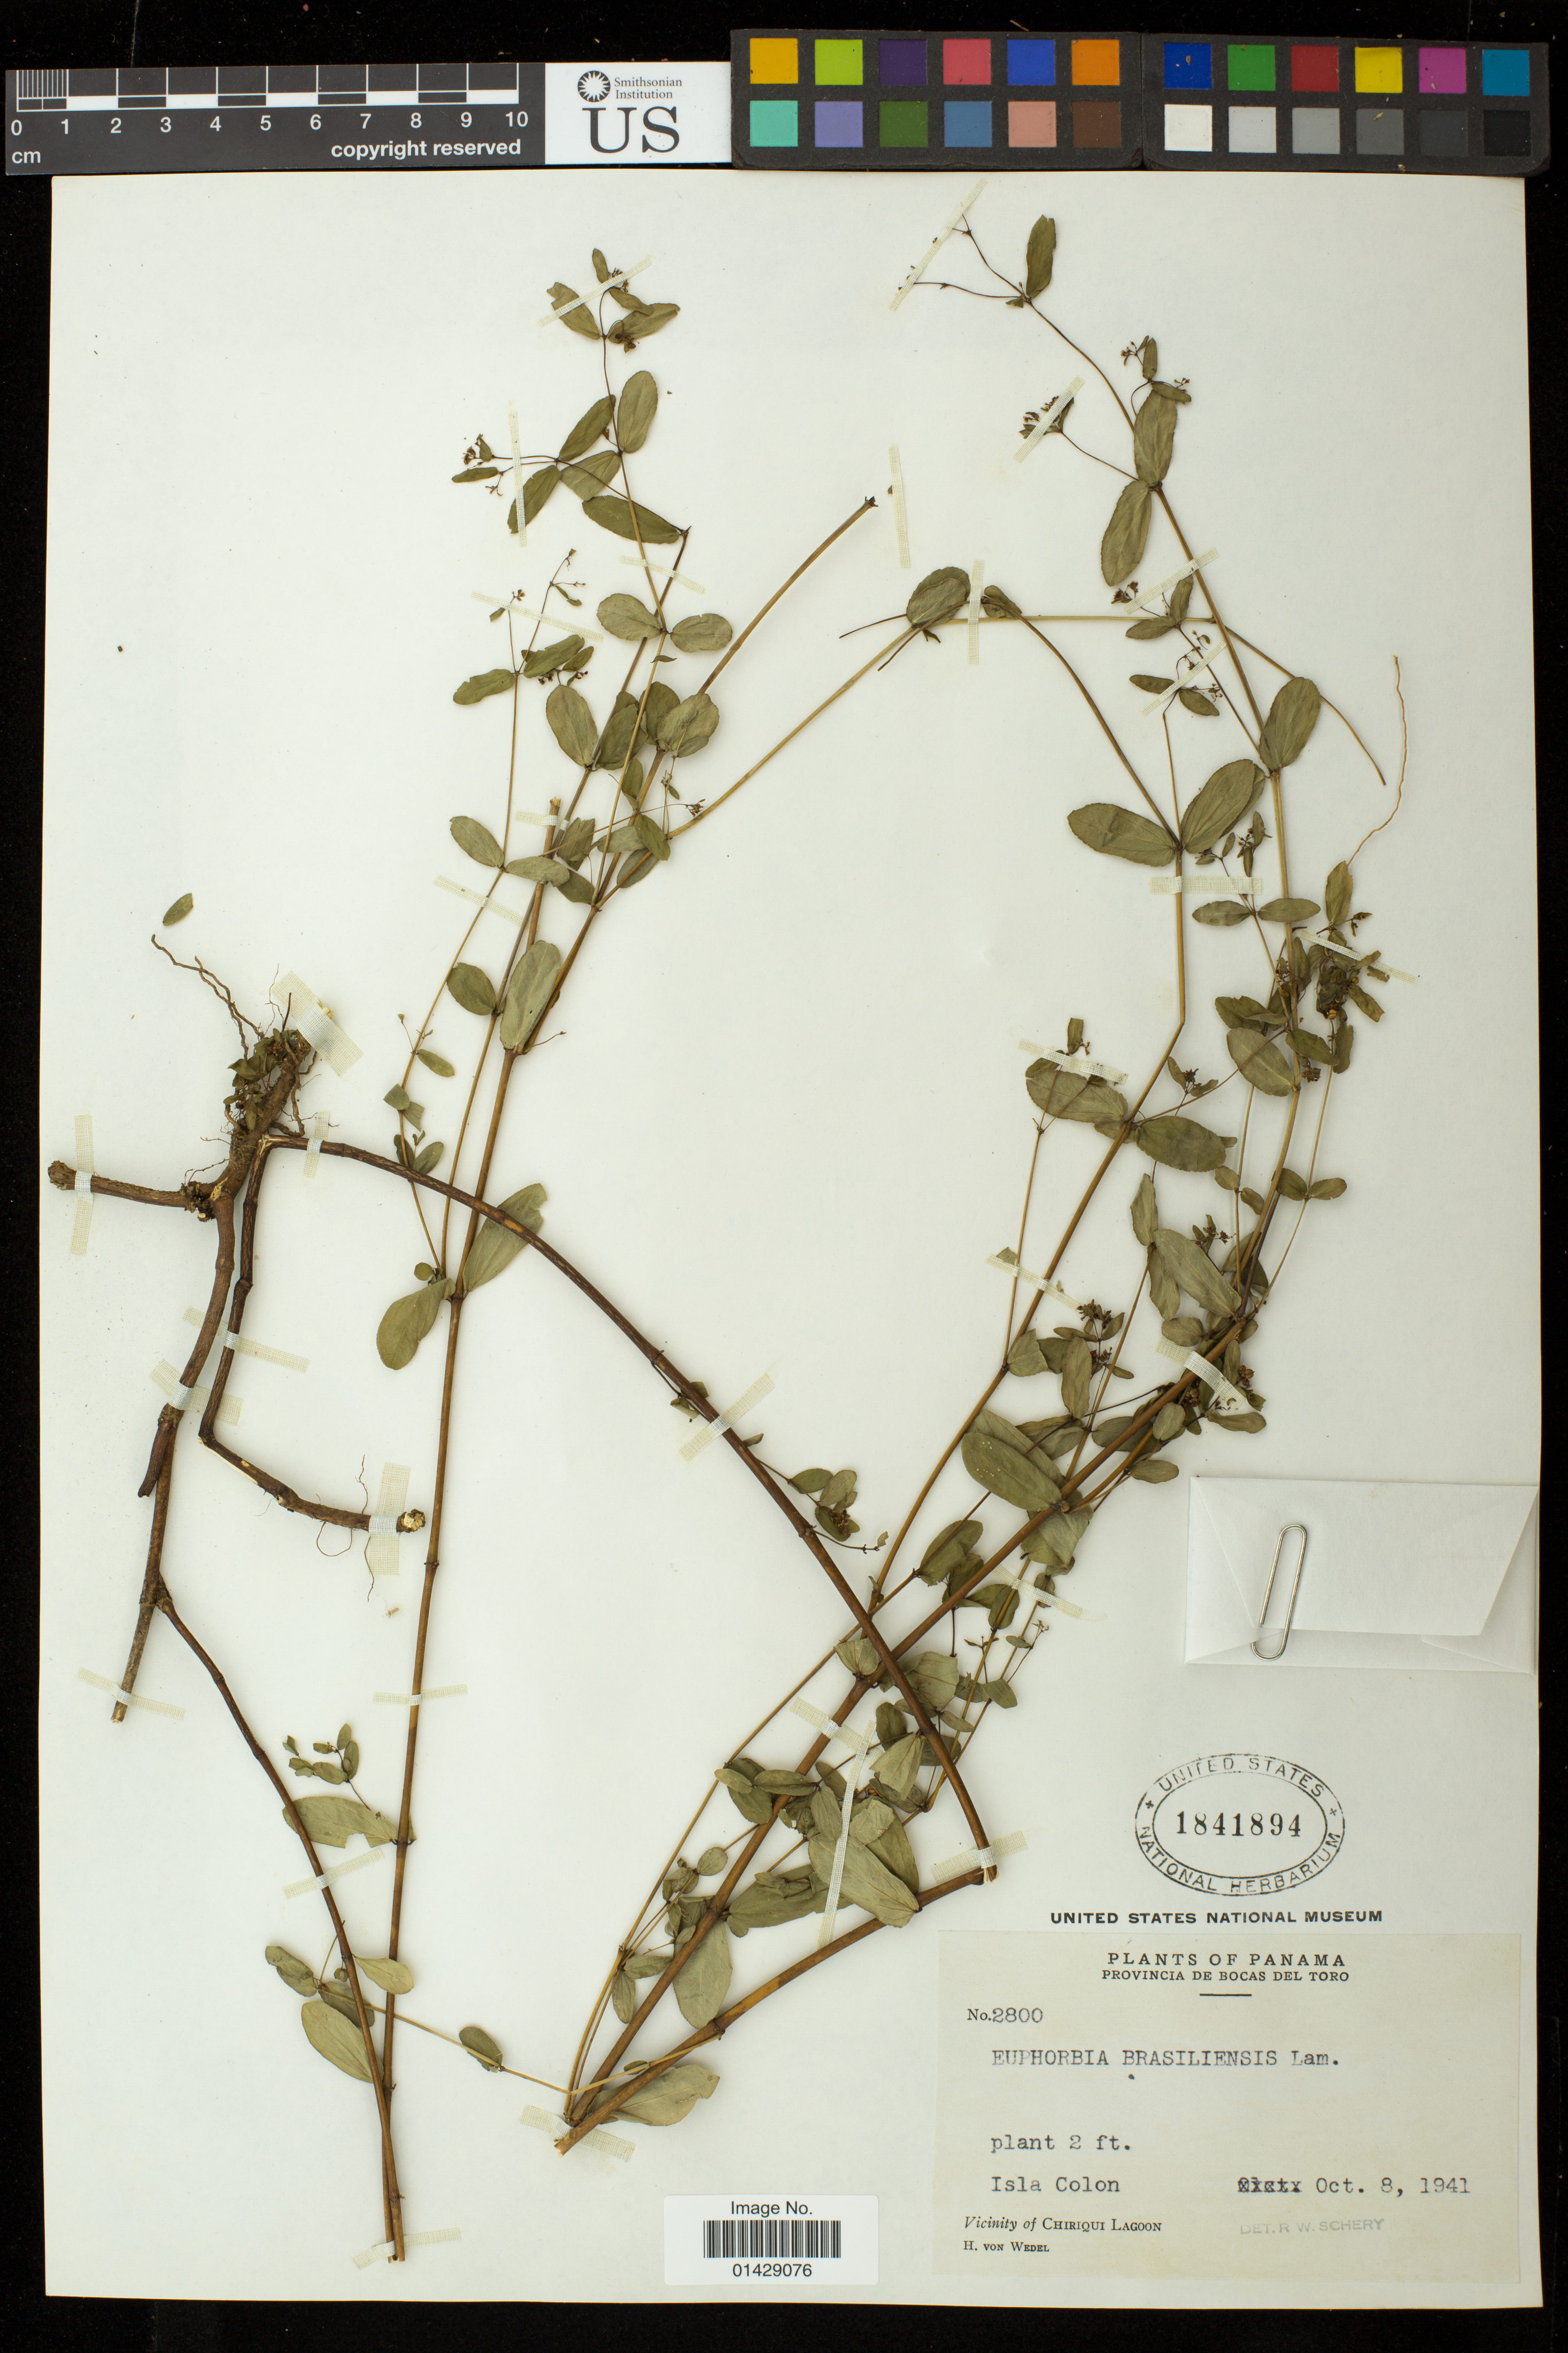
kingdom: Plantae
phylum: Tracheophyta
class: Magnoliopsida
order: Malpighiales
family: Euphorbiaceae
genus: Euphorbia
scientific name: Euphorbia hyssopifolia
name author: L.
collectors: H. von Wedel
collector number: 2800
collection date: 1941-10-08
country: Panama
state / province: Bocas del Toro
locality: Isla Colon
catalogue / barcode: US 1841894